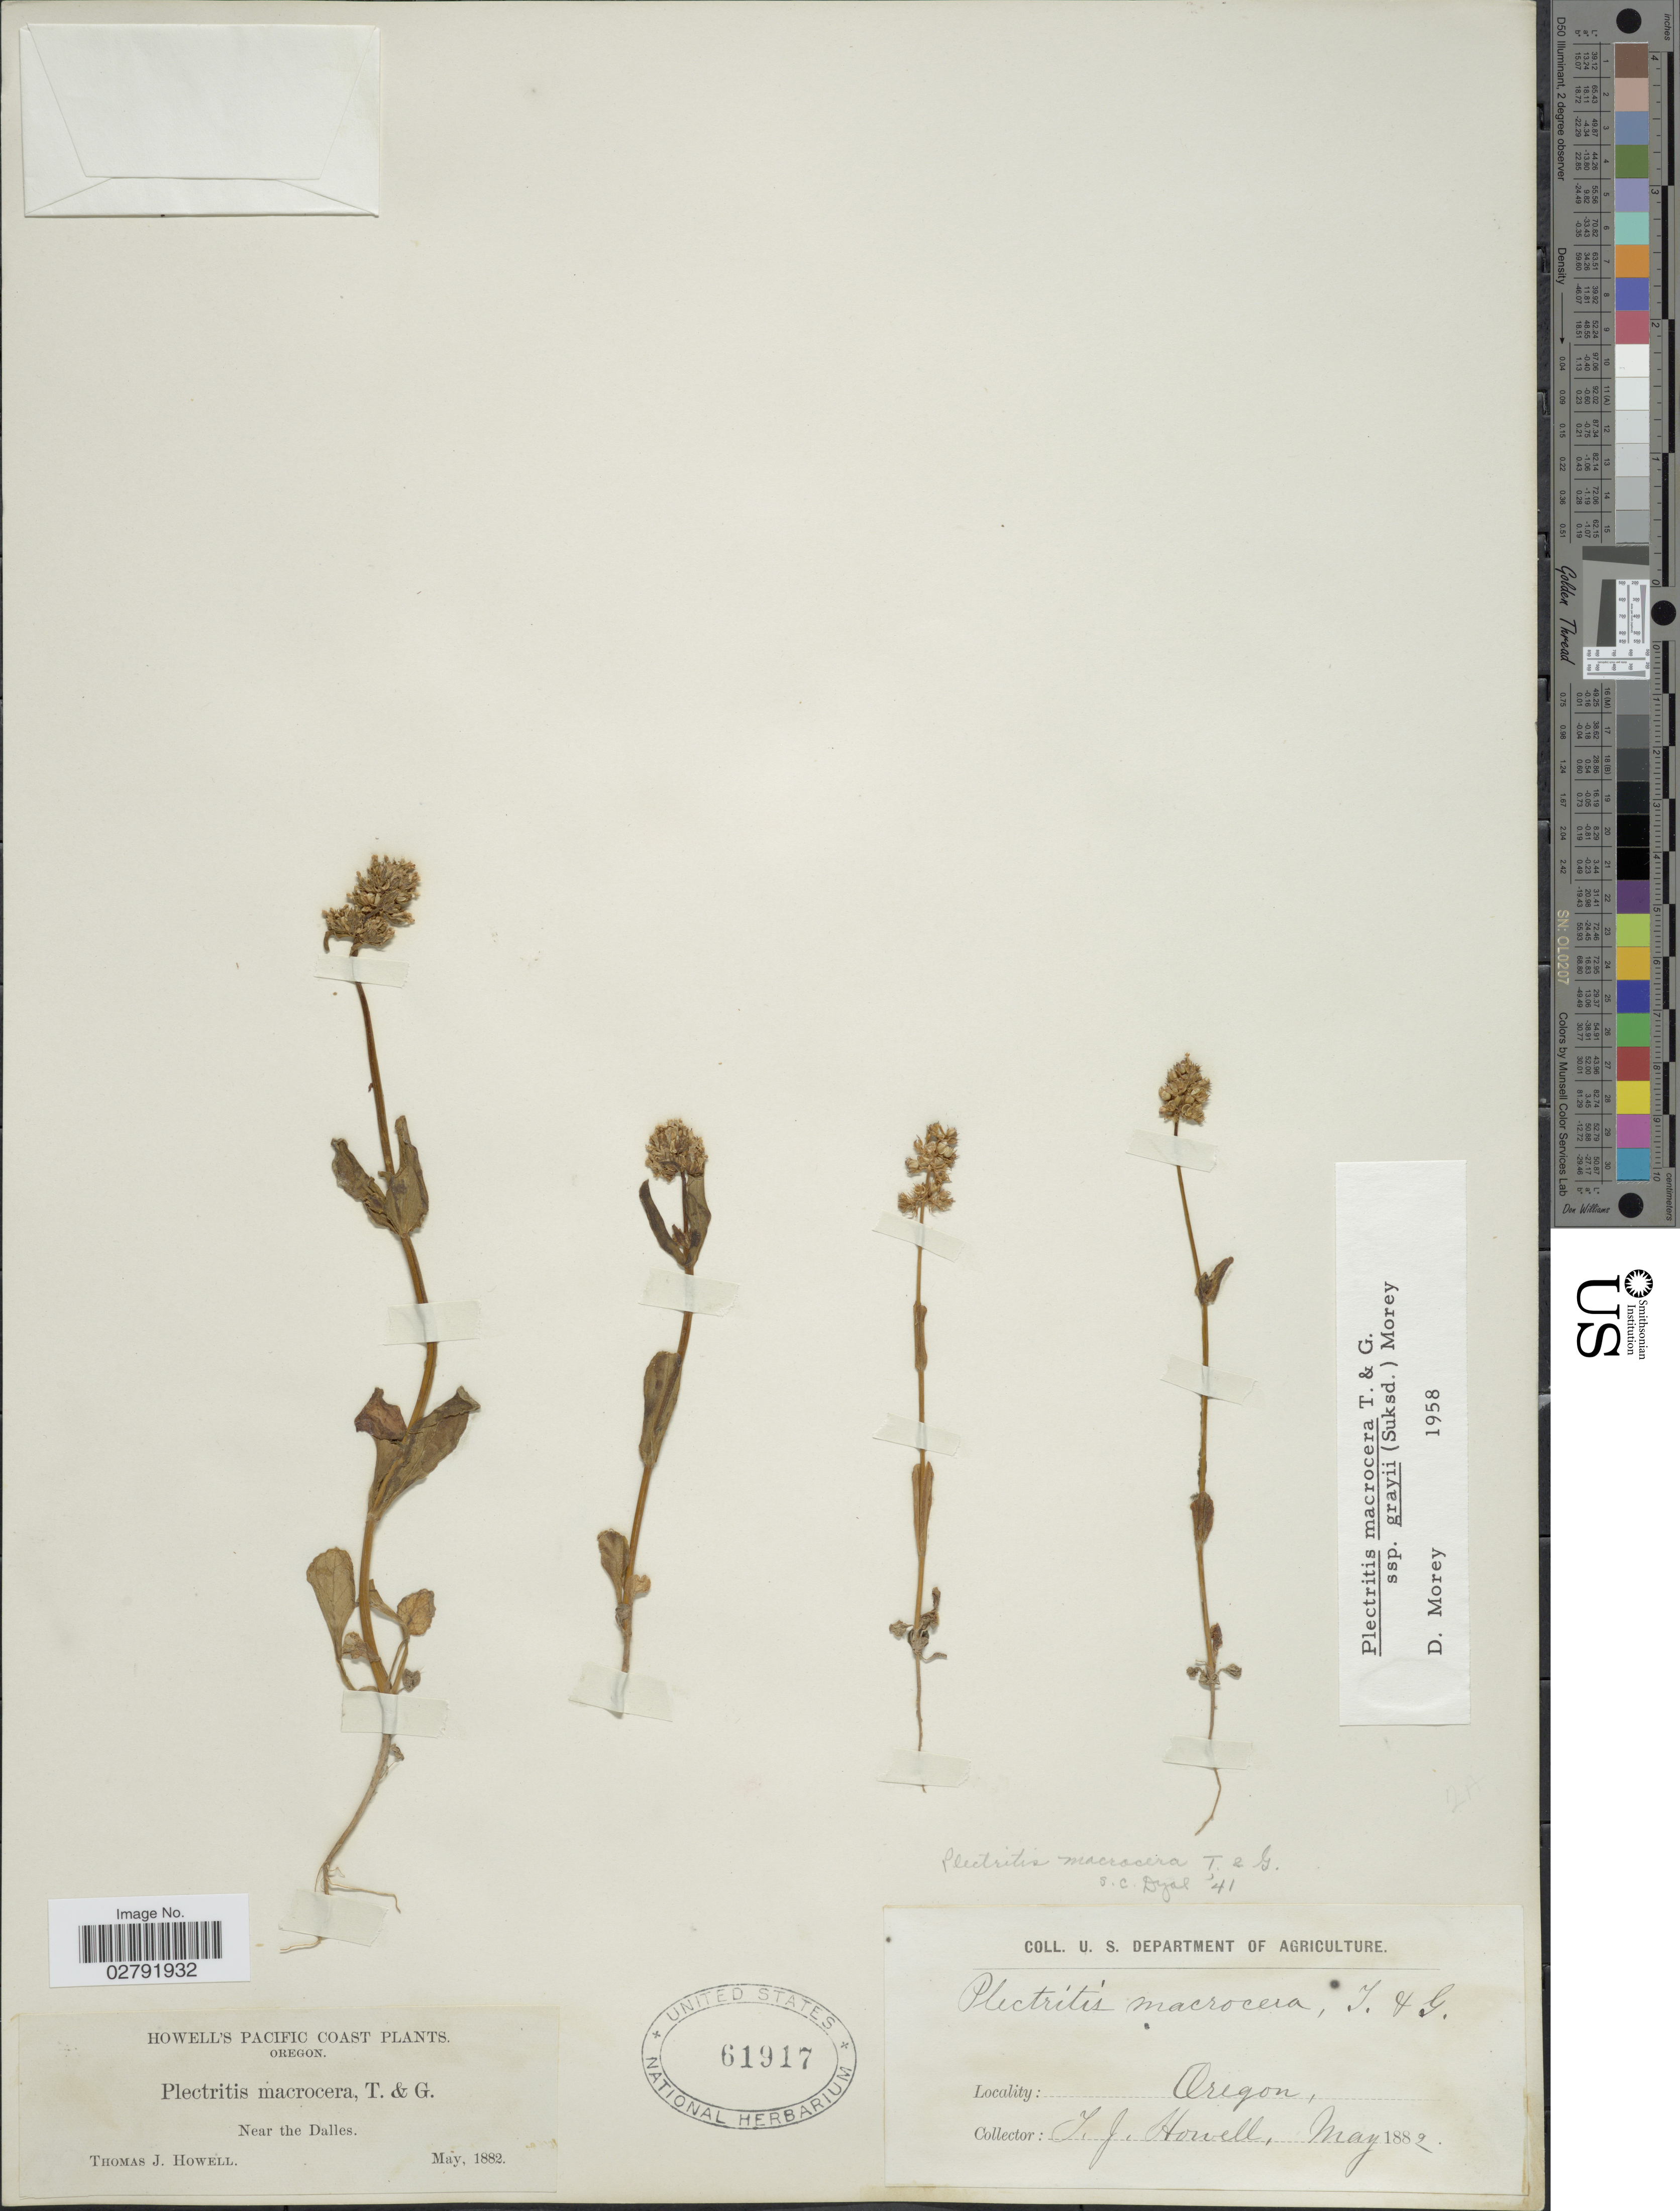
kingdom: Plantae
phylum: Tracheophyta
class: Magnoliopsida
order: Dipsacales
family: Caprifoliaceae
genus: Plectritis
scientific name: Plectritis macrocera subsp. grayi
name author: (Suksd.) Morey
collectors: T. J. Howell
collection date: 1882-05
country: United States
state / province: Oregon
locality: Pacific Coast. Near the Dalles.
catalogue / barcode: US 61917